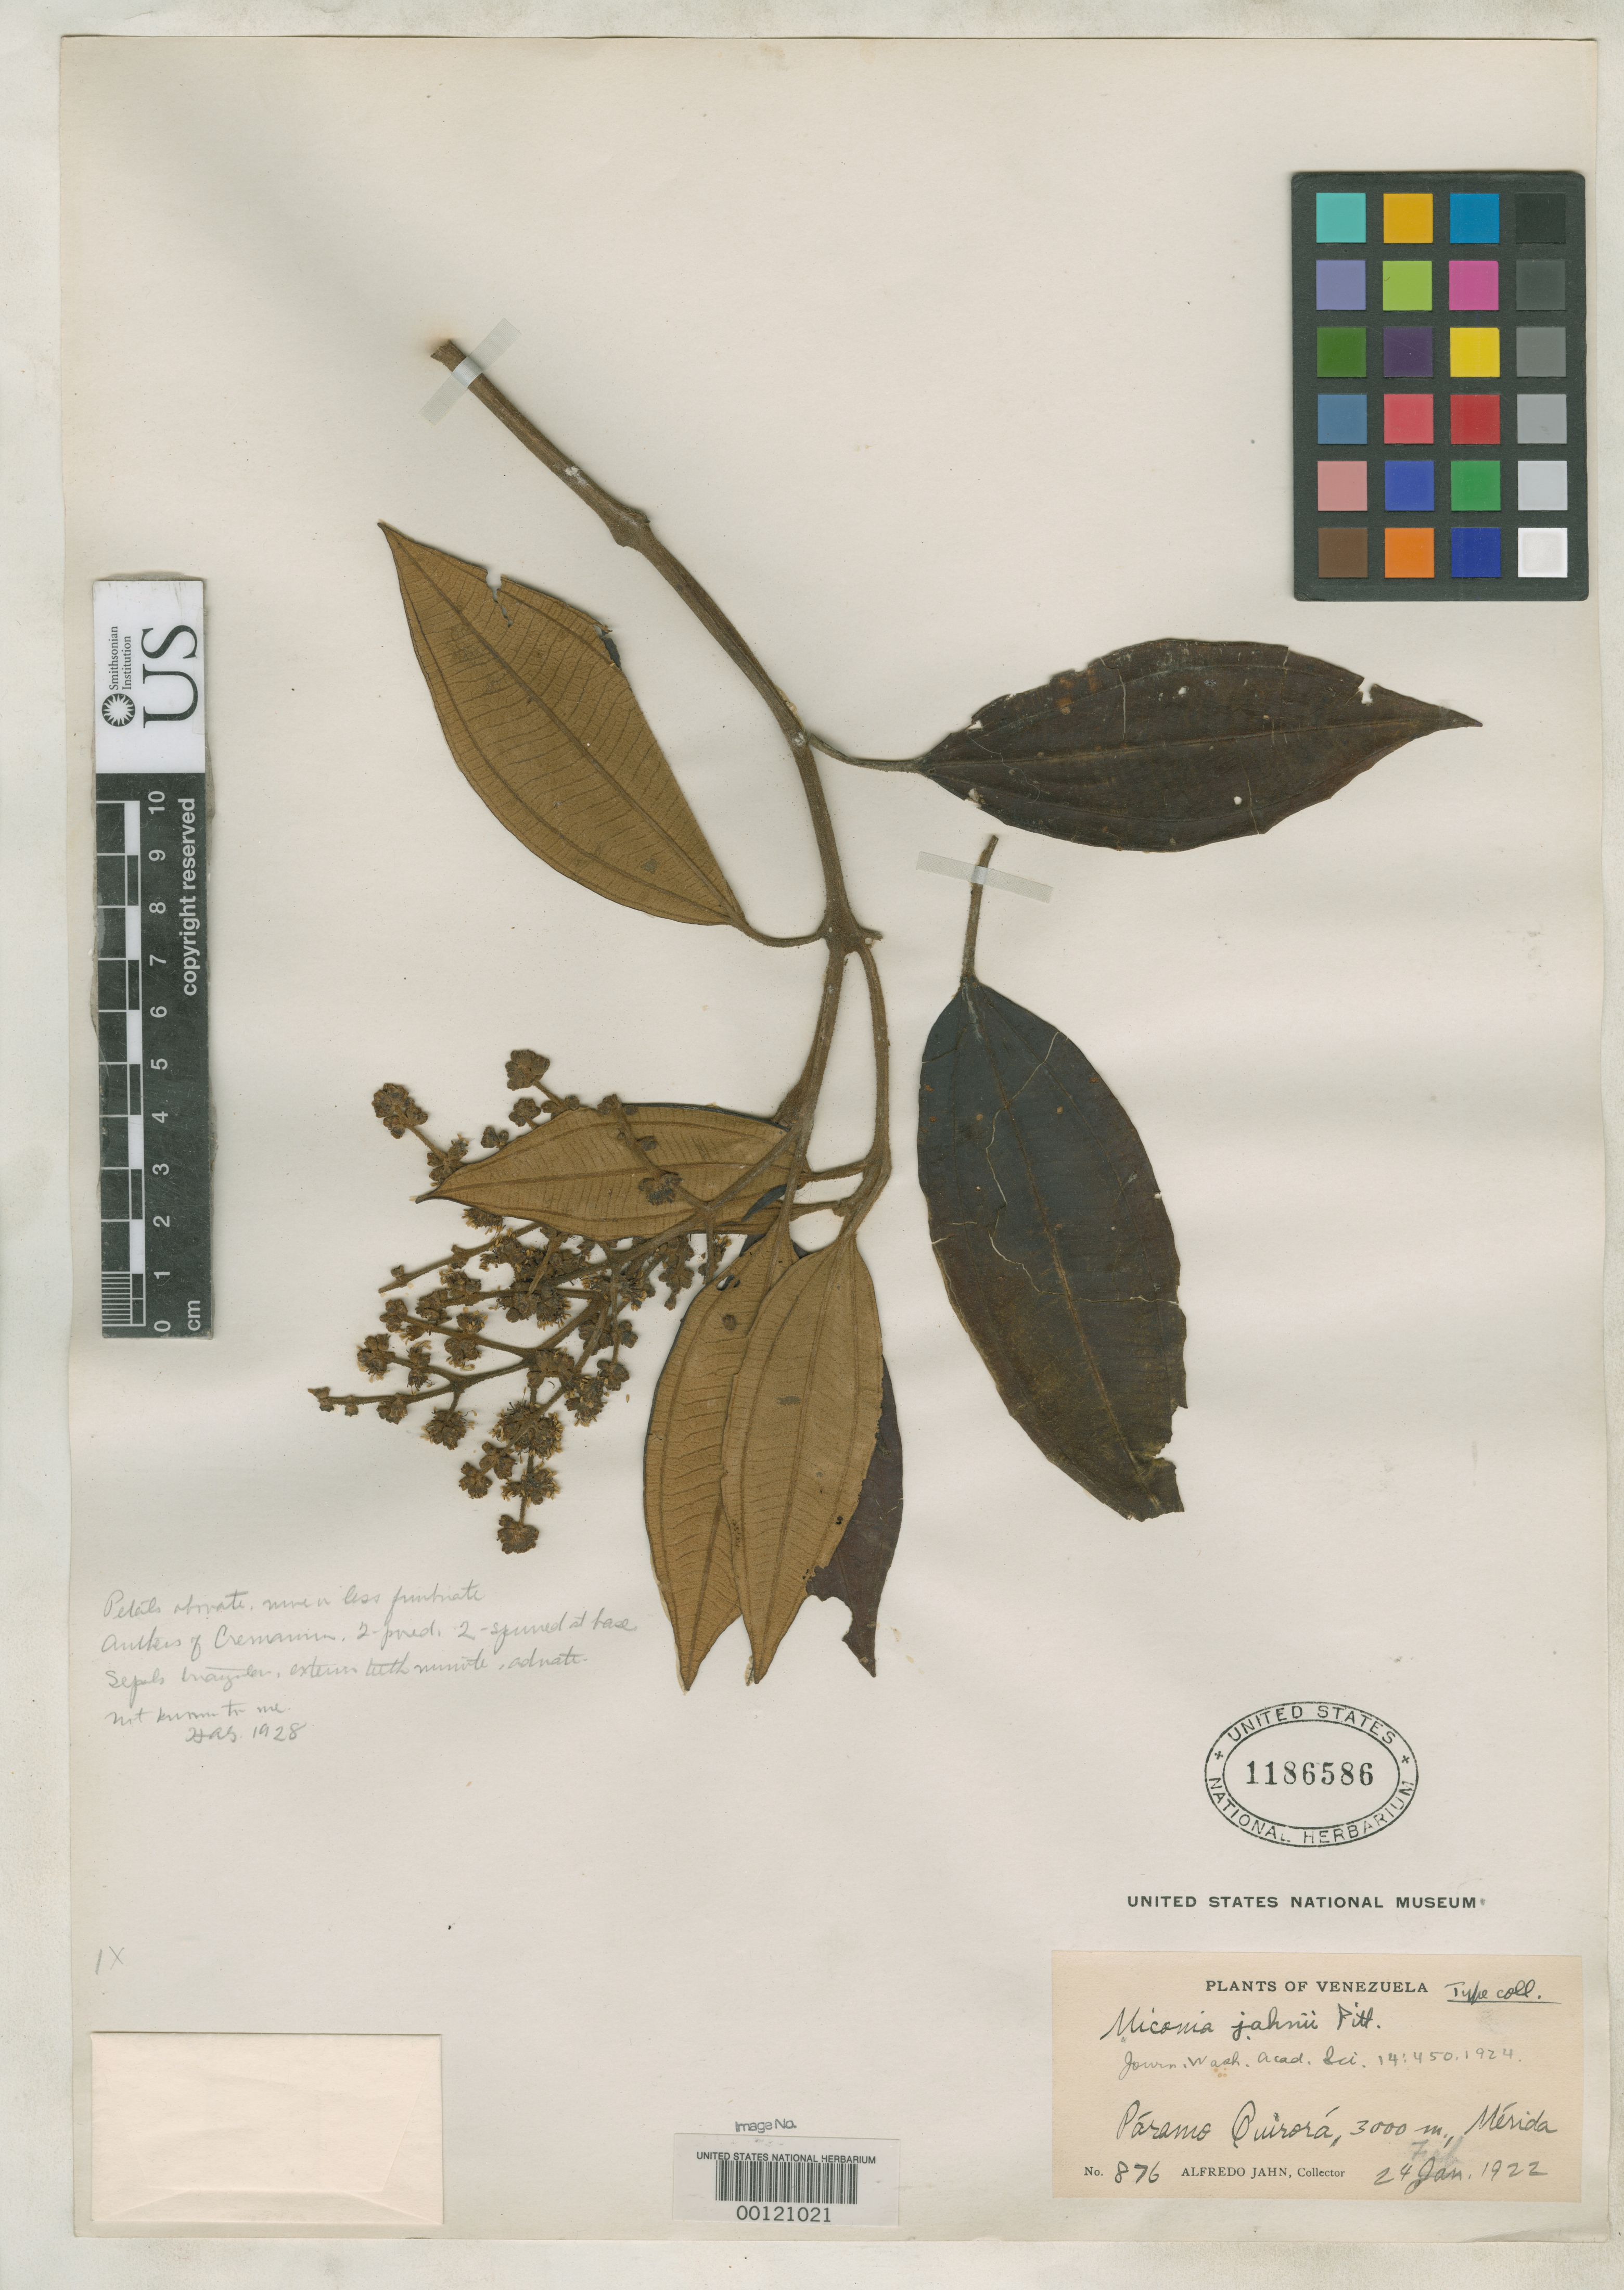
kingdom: Plantae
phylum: Tracheophyta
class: Magnoliopsida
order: Myrtales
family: Melastomataceae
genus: Miconia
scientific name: Miconia jahnii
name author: Pittier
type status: Isotype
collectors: A. Jahn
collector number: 876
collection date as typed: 24 Jan 1922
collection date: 1922-01-24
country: Venezuela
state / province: Mérida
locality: Paramo Quirora.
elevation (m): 3000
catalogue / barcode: US 1186586